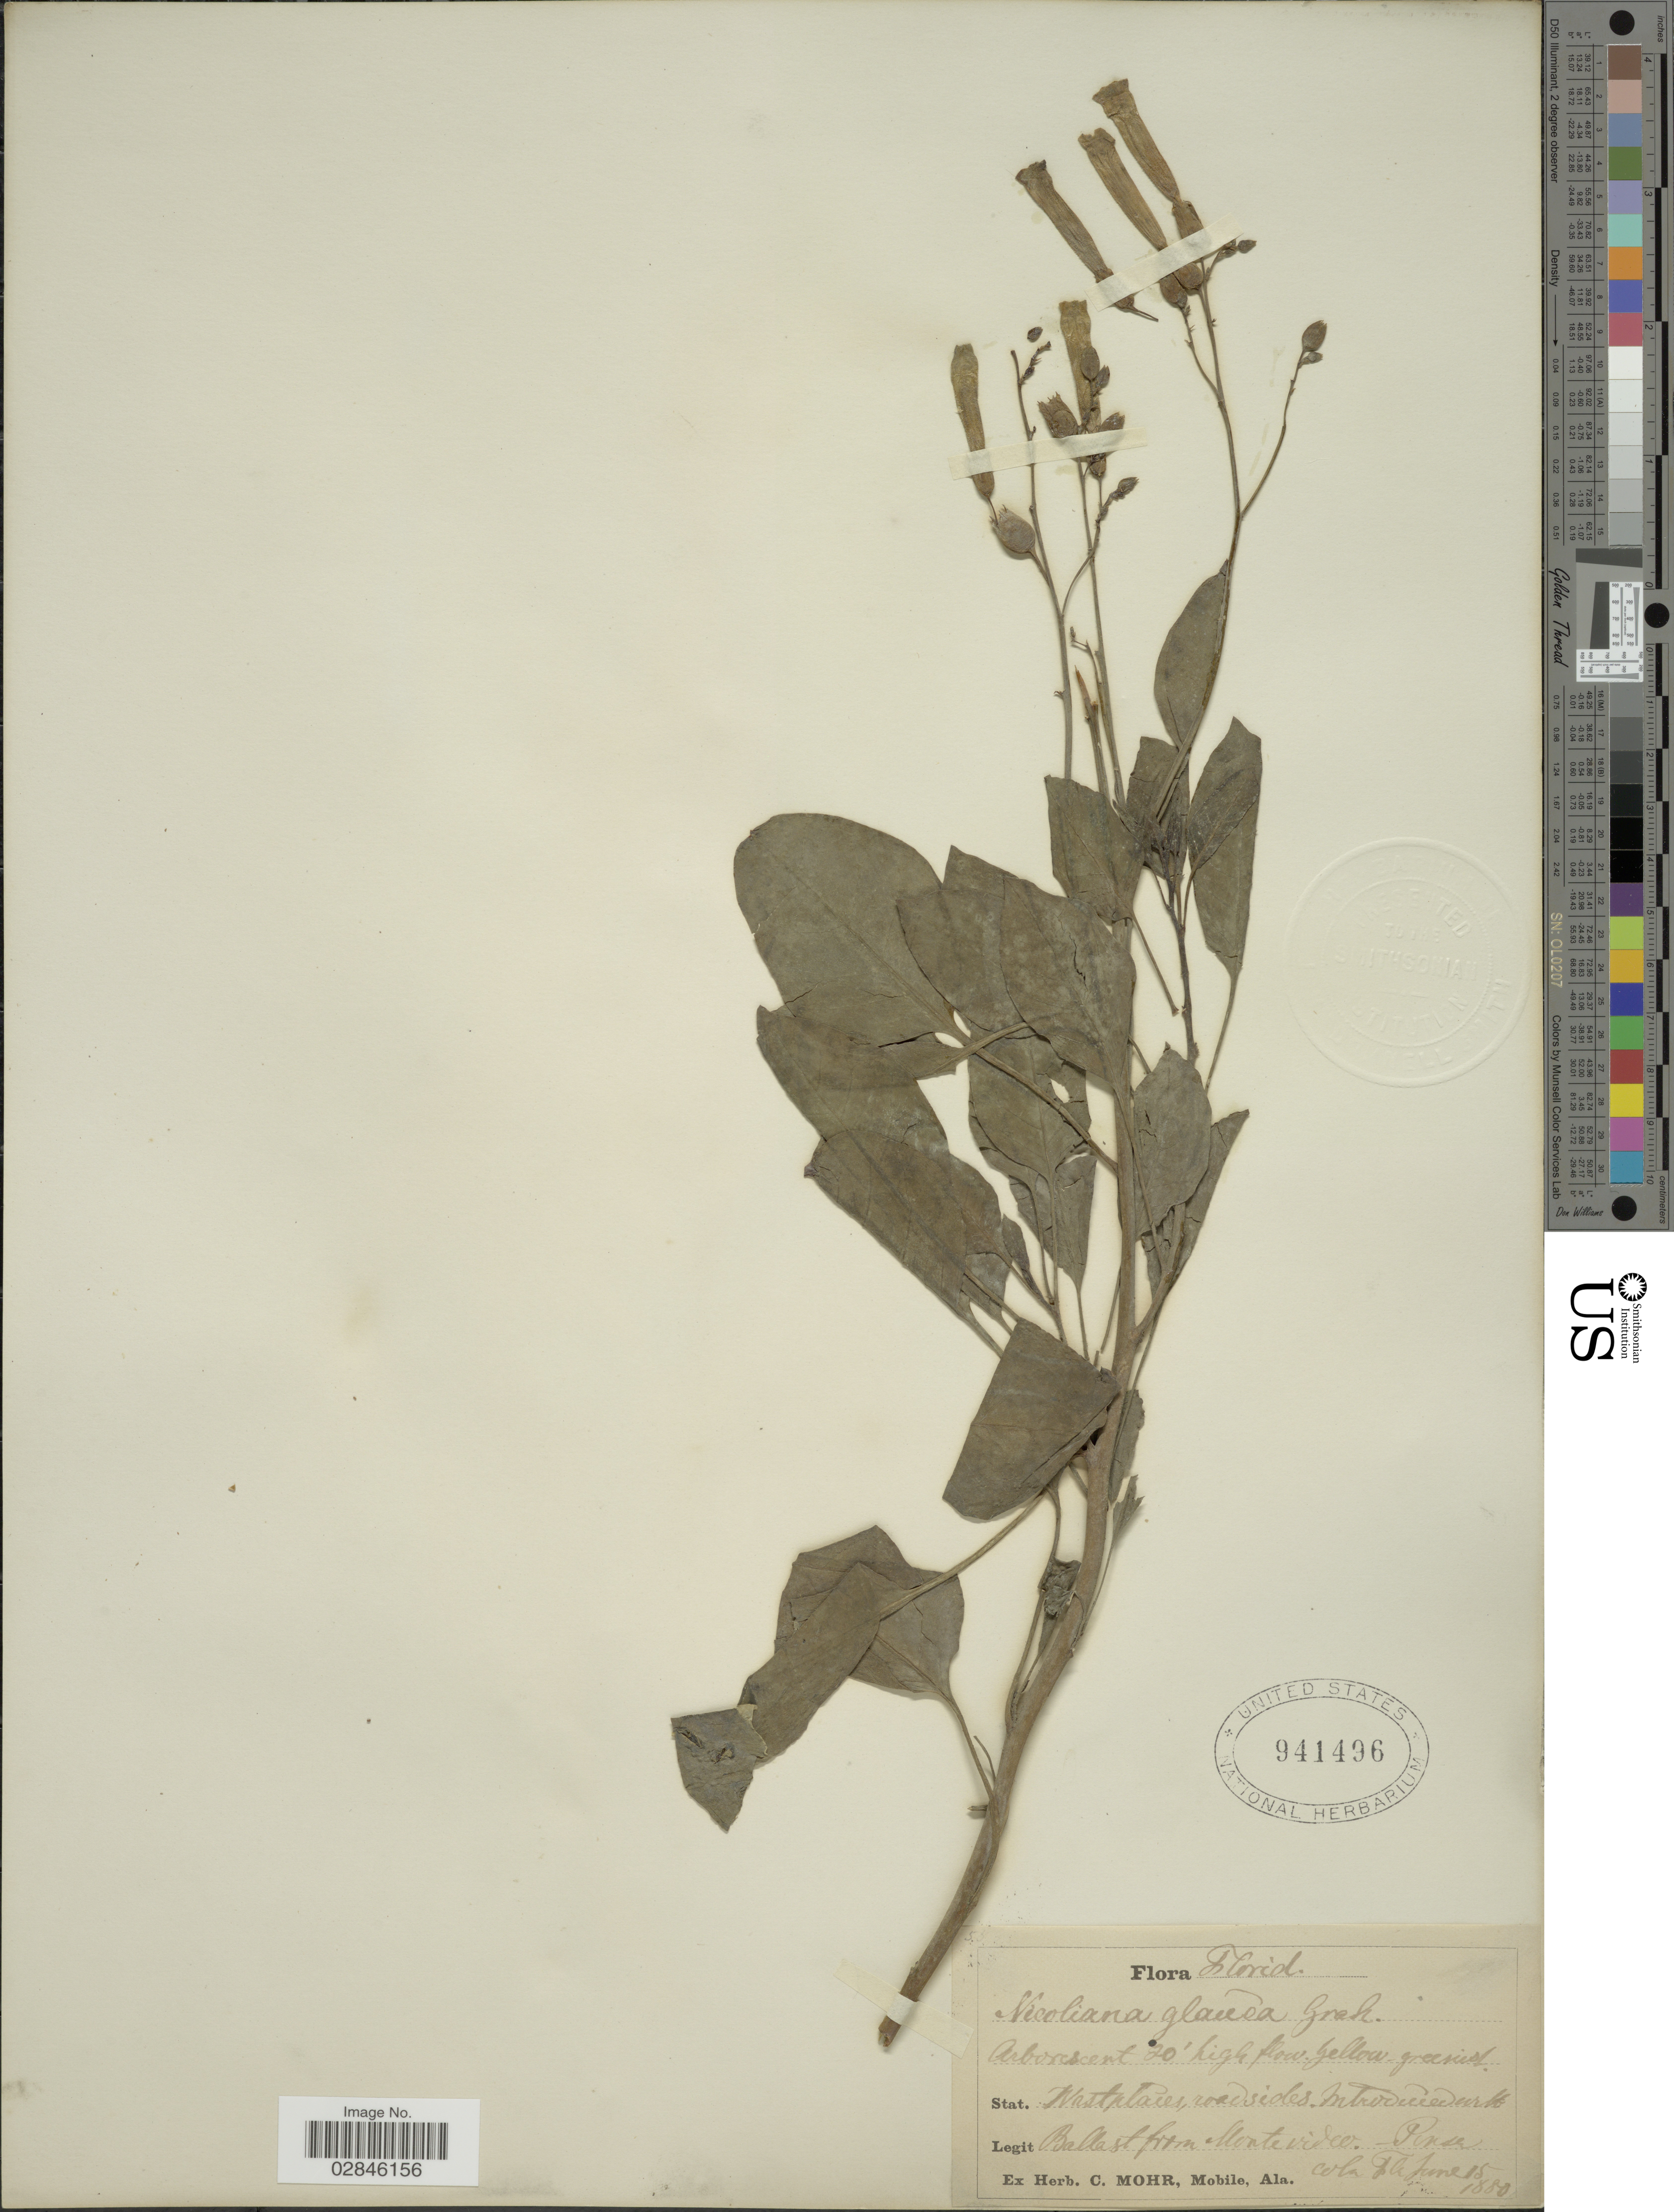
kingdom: Plantae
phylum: Tracheophyta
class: Magnoliopsida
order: Solanales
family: Solanaceae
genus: Nicotiana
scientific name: Nicotiana glauca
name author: Graham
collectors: ex herb. C. Mohr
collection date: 1880-06-15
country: United States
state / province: Florida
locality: Pensacola.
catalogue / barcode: US 941496